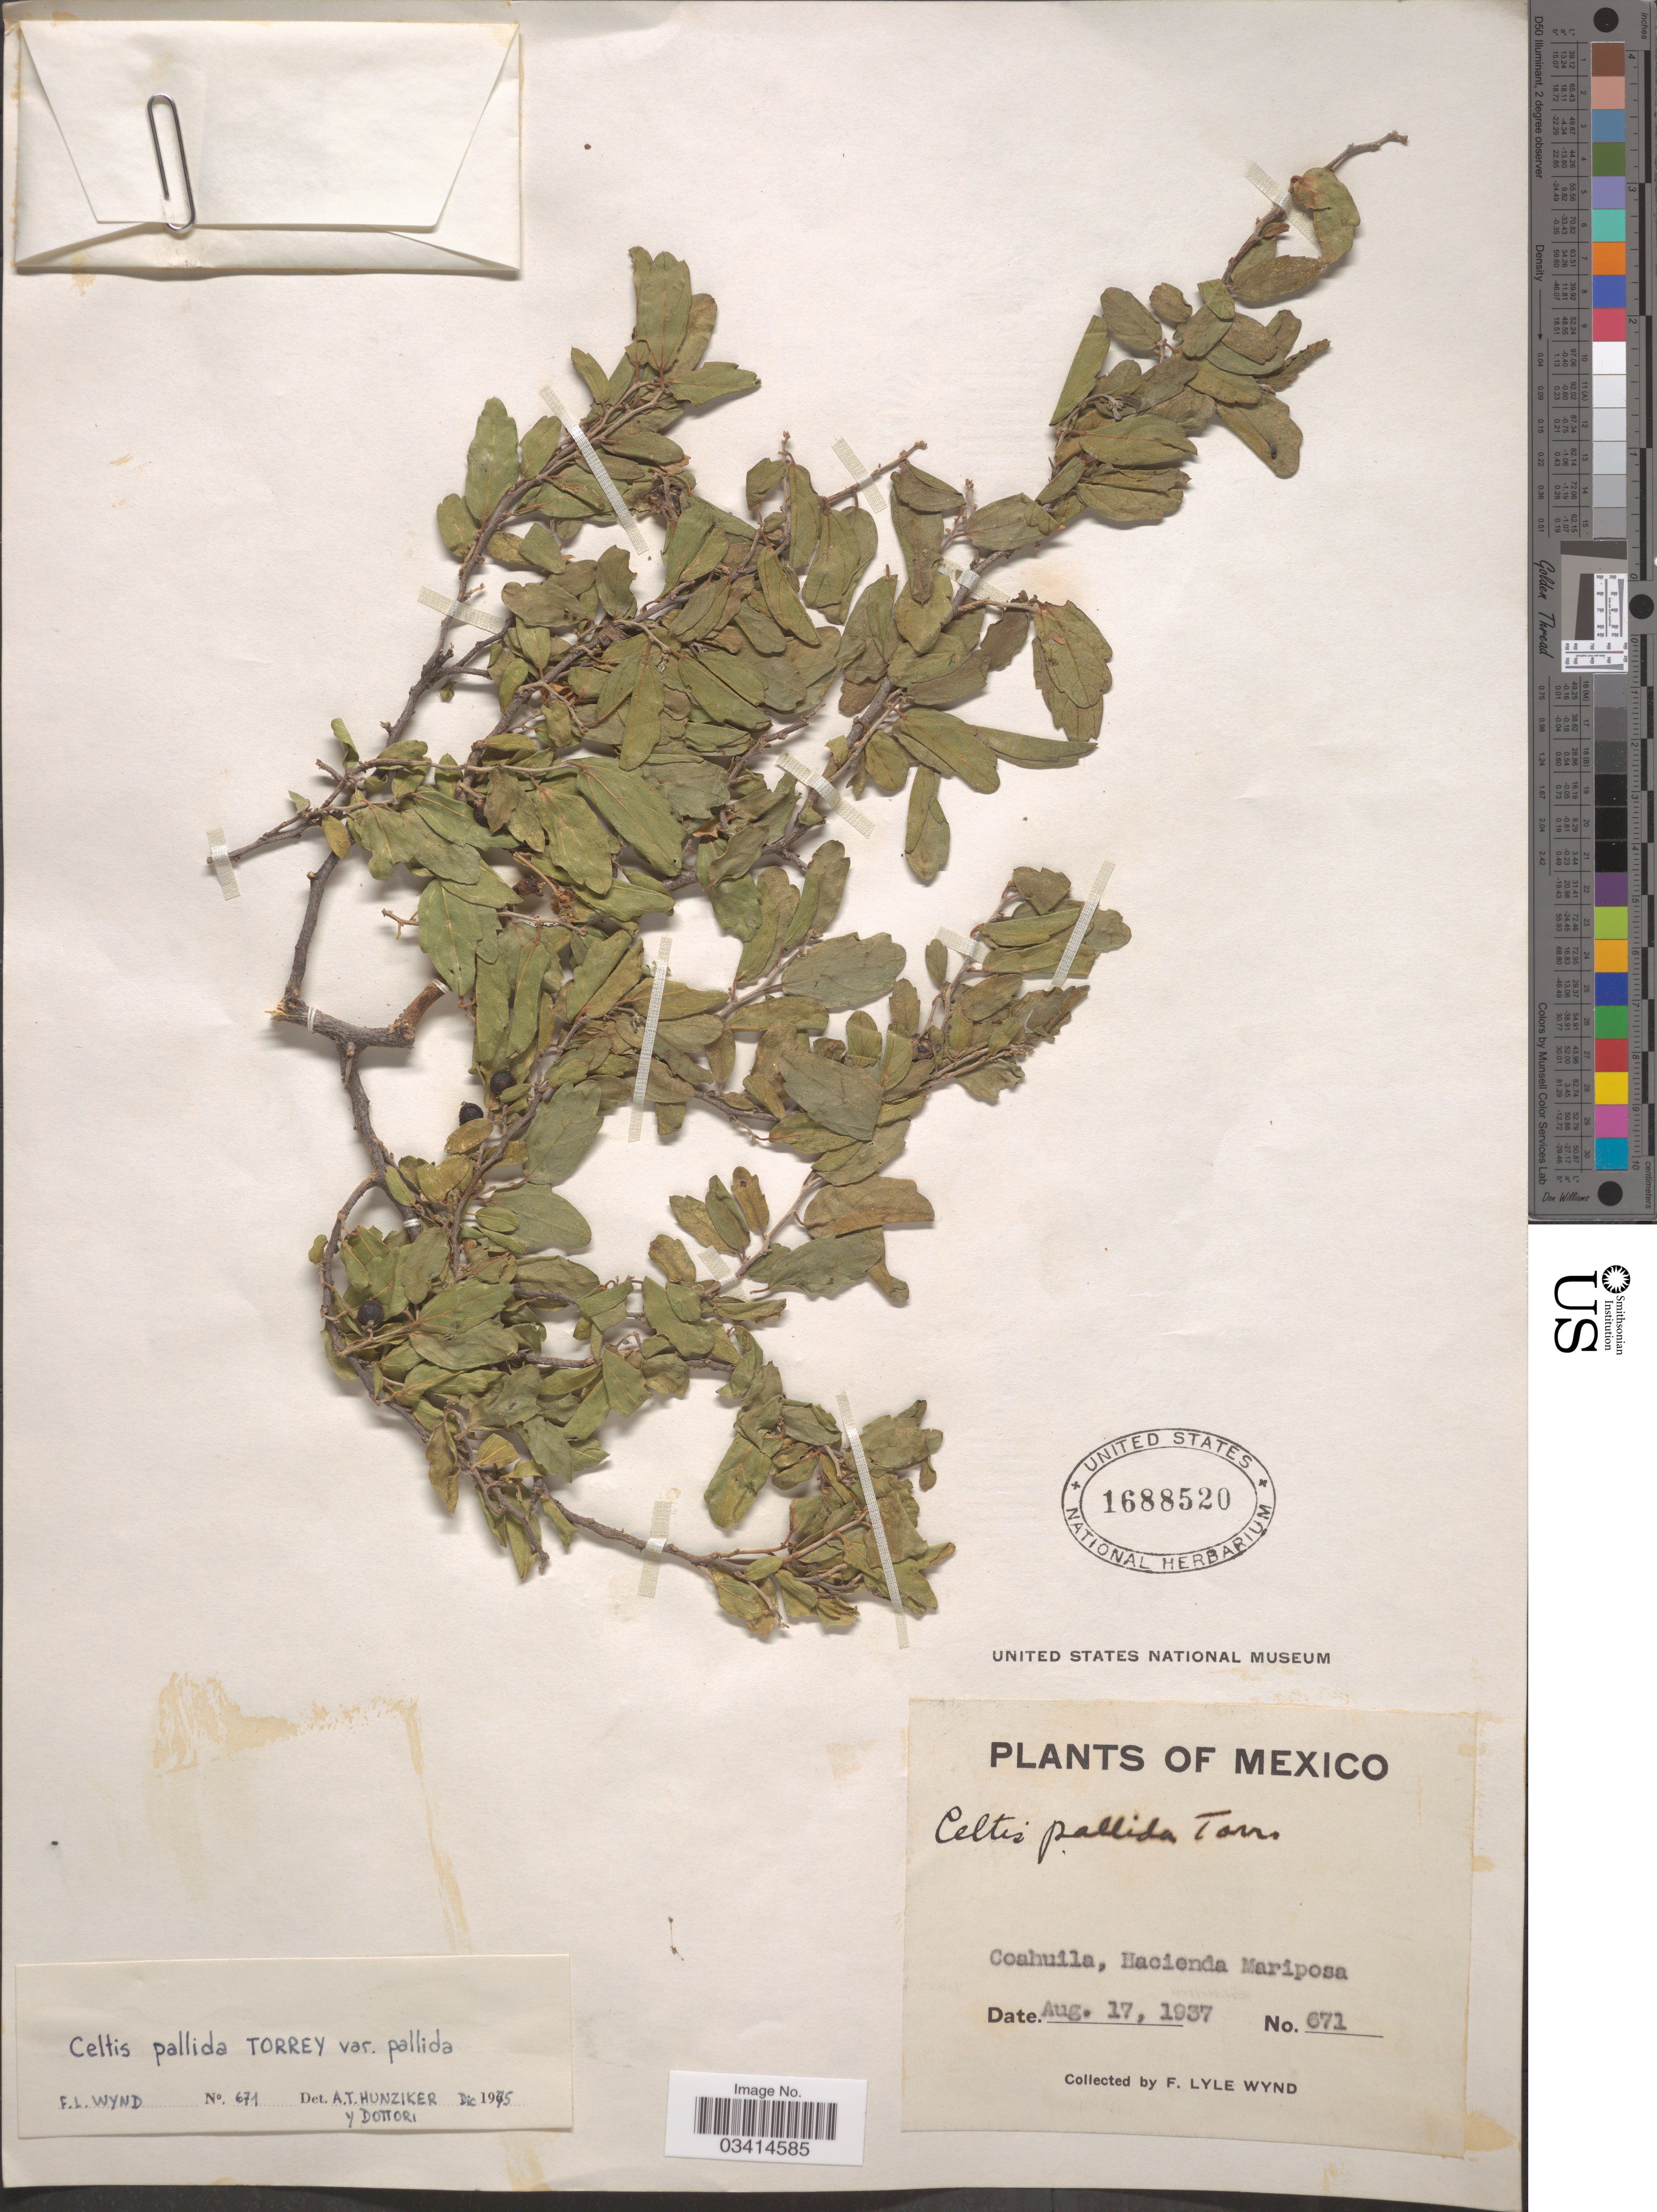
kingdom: Plantae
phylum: Tracheophyta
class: Magnoliopsida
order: Rosales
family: Cannabaceae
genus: Celtis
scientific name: Celtis pallida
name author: Torr. in Emory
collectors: F. L. Wynd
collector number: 671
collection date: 1937-08-17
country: Mexico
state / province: Coahuila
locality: Hacienda Mariposa.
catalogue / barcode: US 1688520